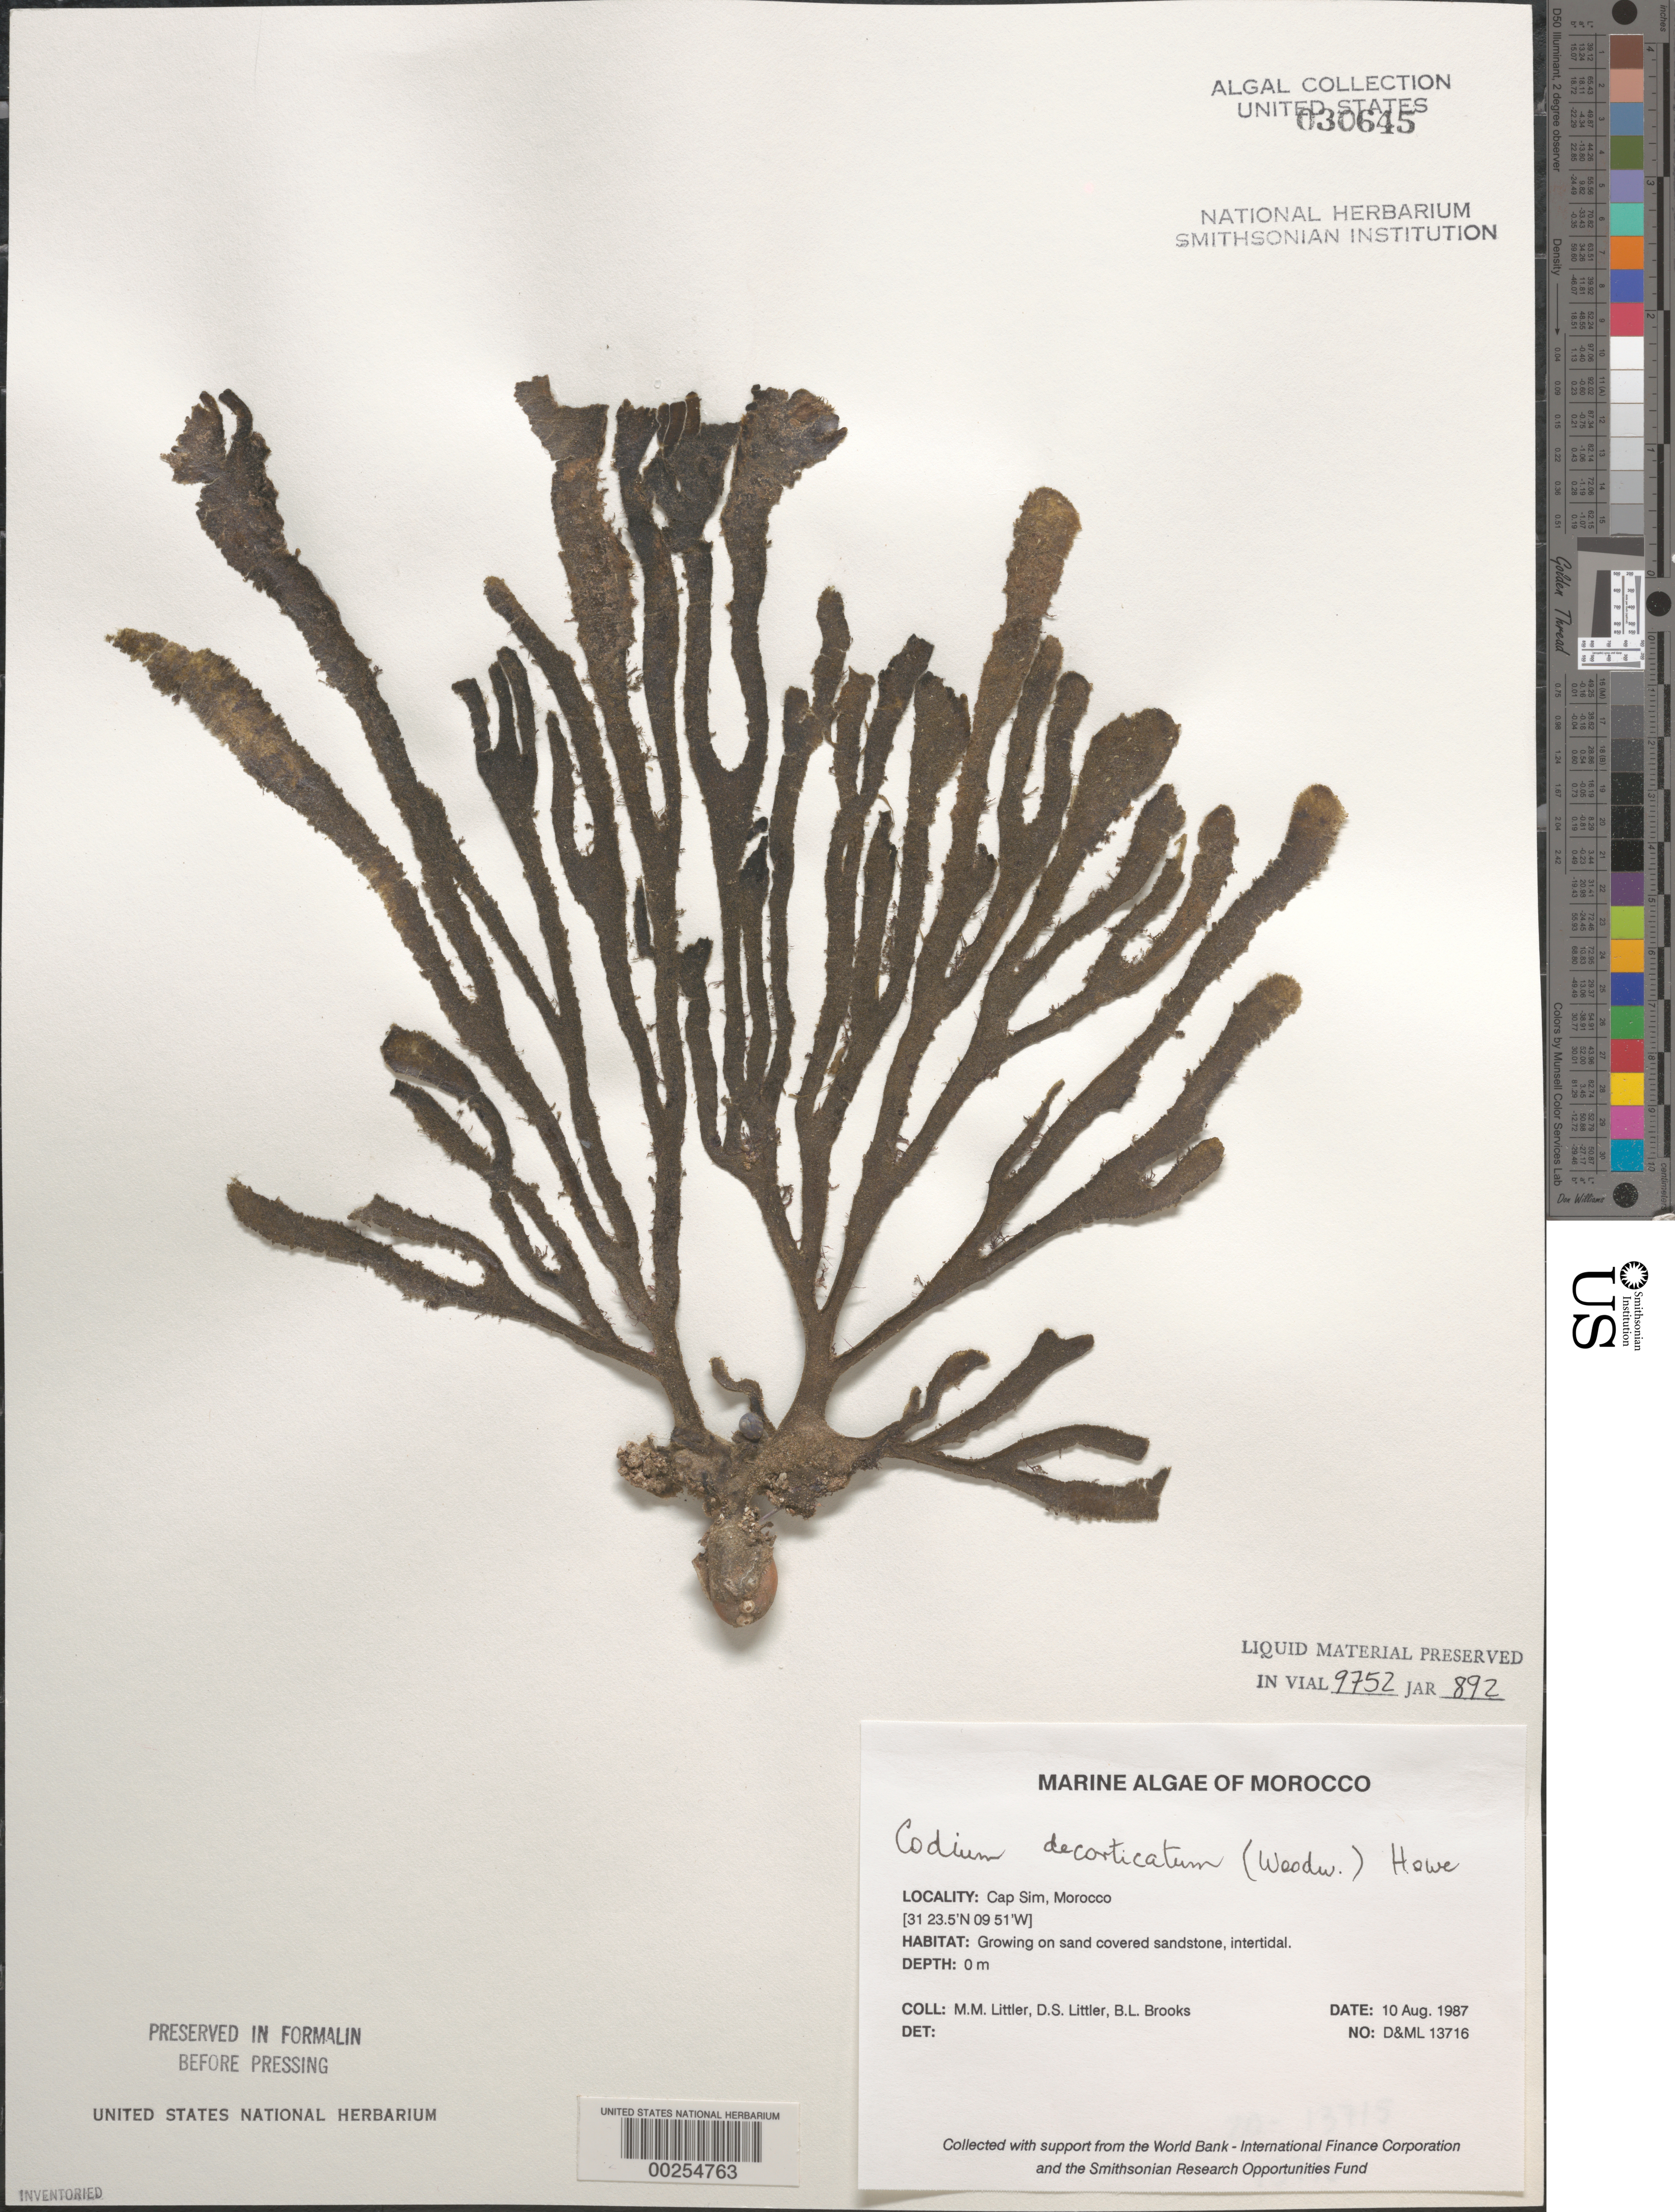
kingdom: Plantae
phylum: Chlorophyta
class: Ulvophyceae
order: Bryopsidales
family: Codiaceae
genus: Codium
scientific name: Codium decorticatum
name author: (Woodw.) M. Howe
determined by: Dixon, P. S.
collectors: M. M. Littler, D. S. Littler & B. Brooks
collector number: D&ML 13716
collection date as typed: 10 Aug 1987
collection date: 1987-08-10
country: Morocco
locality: Cap Sim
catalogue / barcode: US 30645